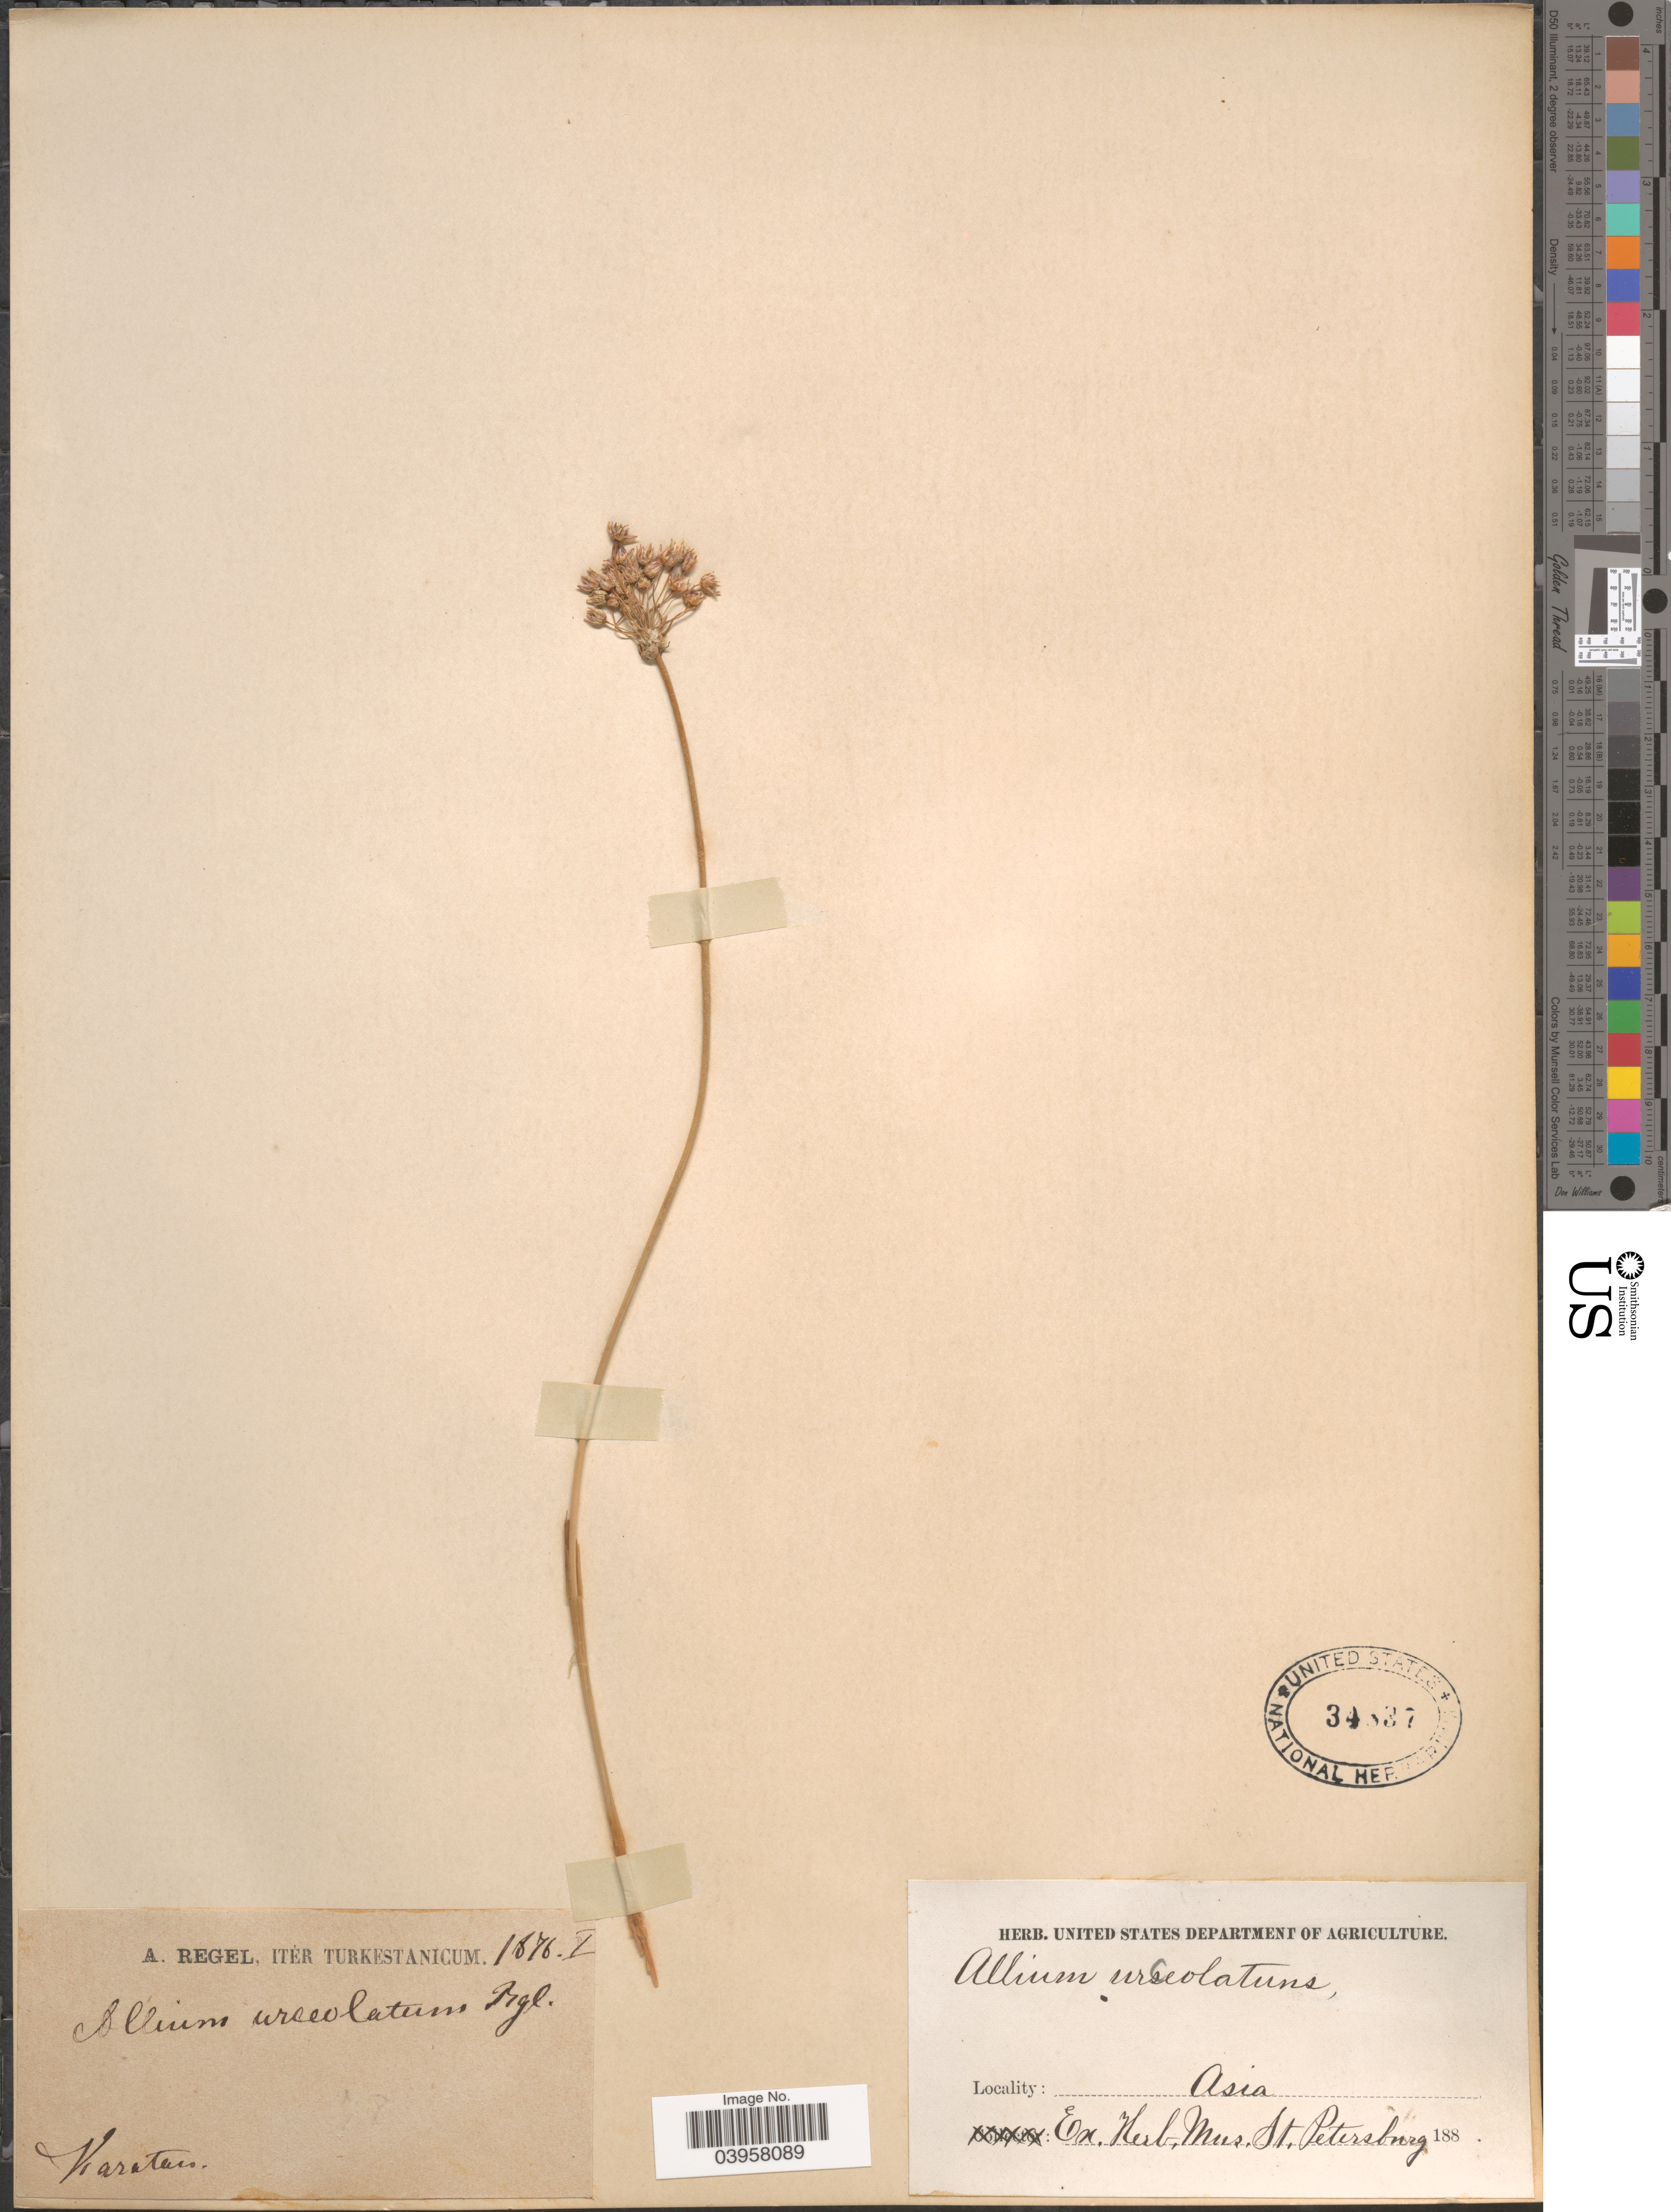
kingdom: Plantae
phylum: Tracheophyta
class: Liliopsida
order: Asparagales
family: Amaryllidaceae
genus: Allium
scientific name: Allium urceolatum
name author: Regel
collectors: A. Regel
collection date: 1876-01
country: Kazakhstan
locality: Itér Turkestanicum. Karatau. Asia.